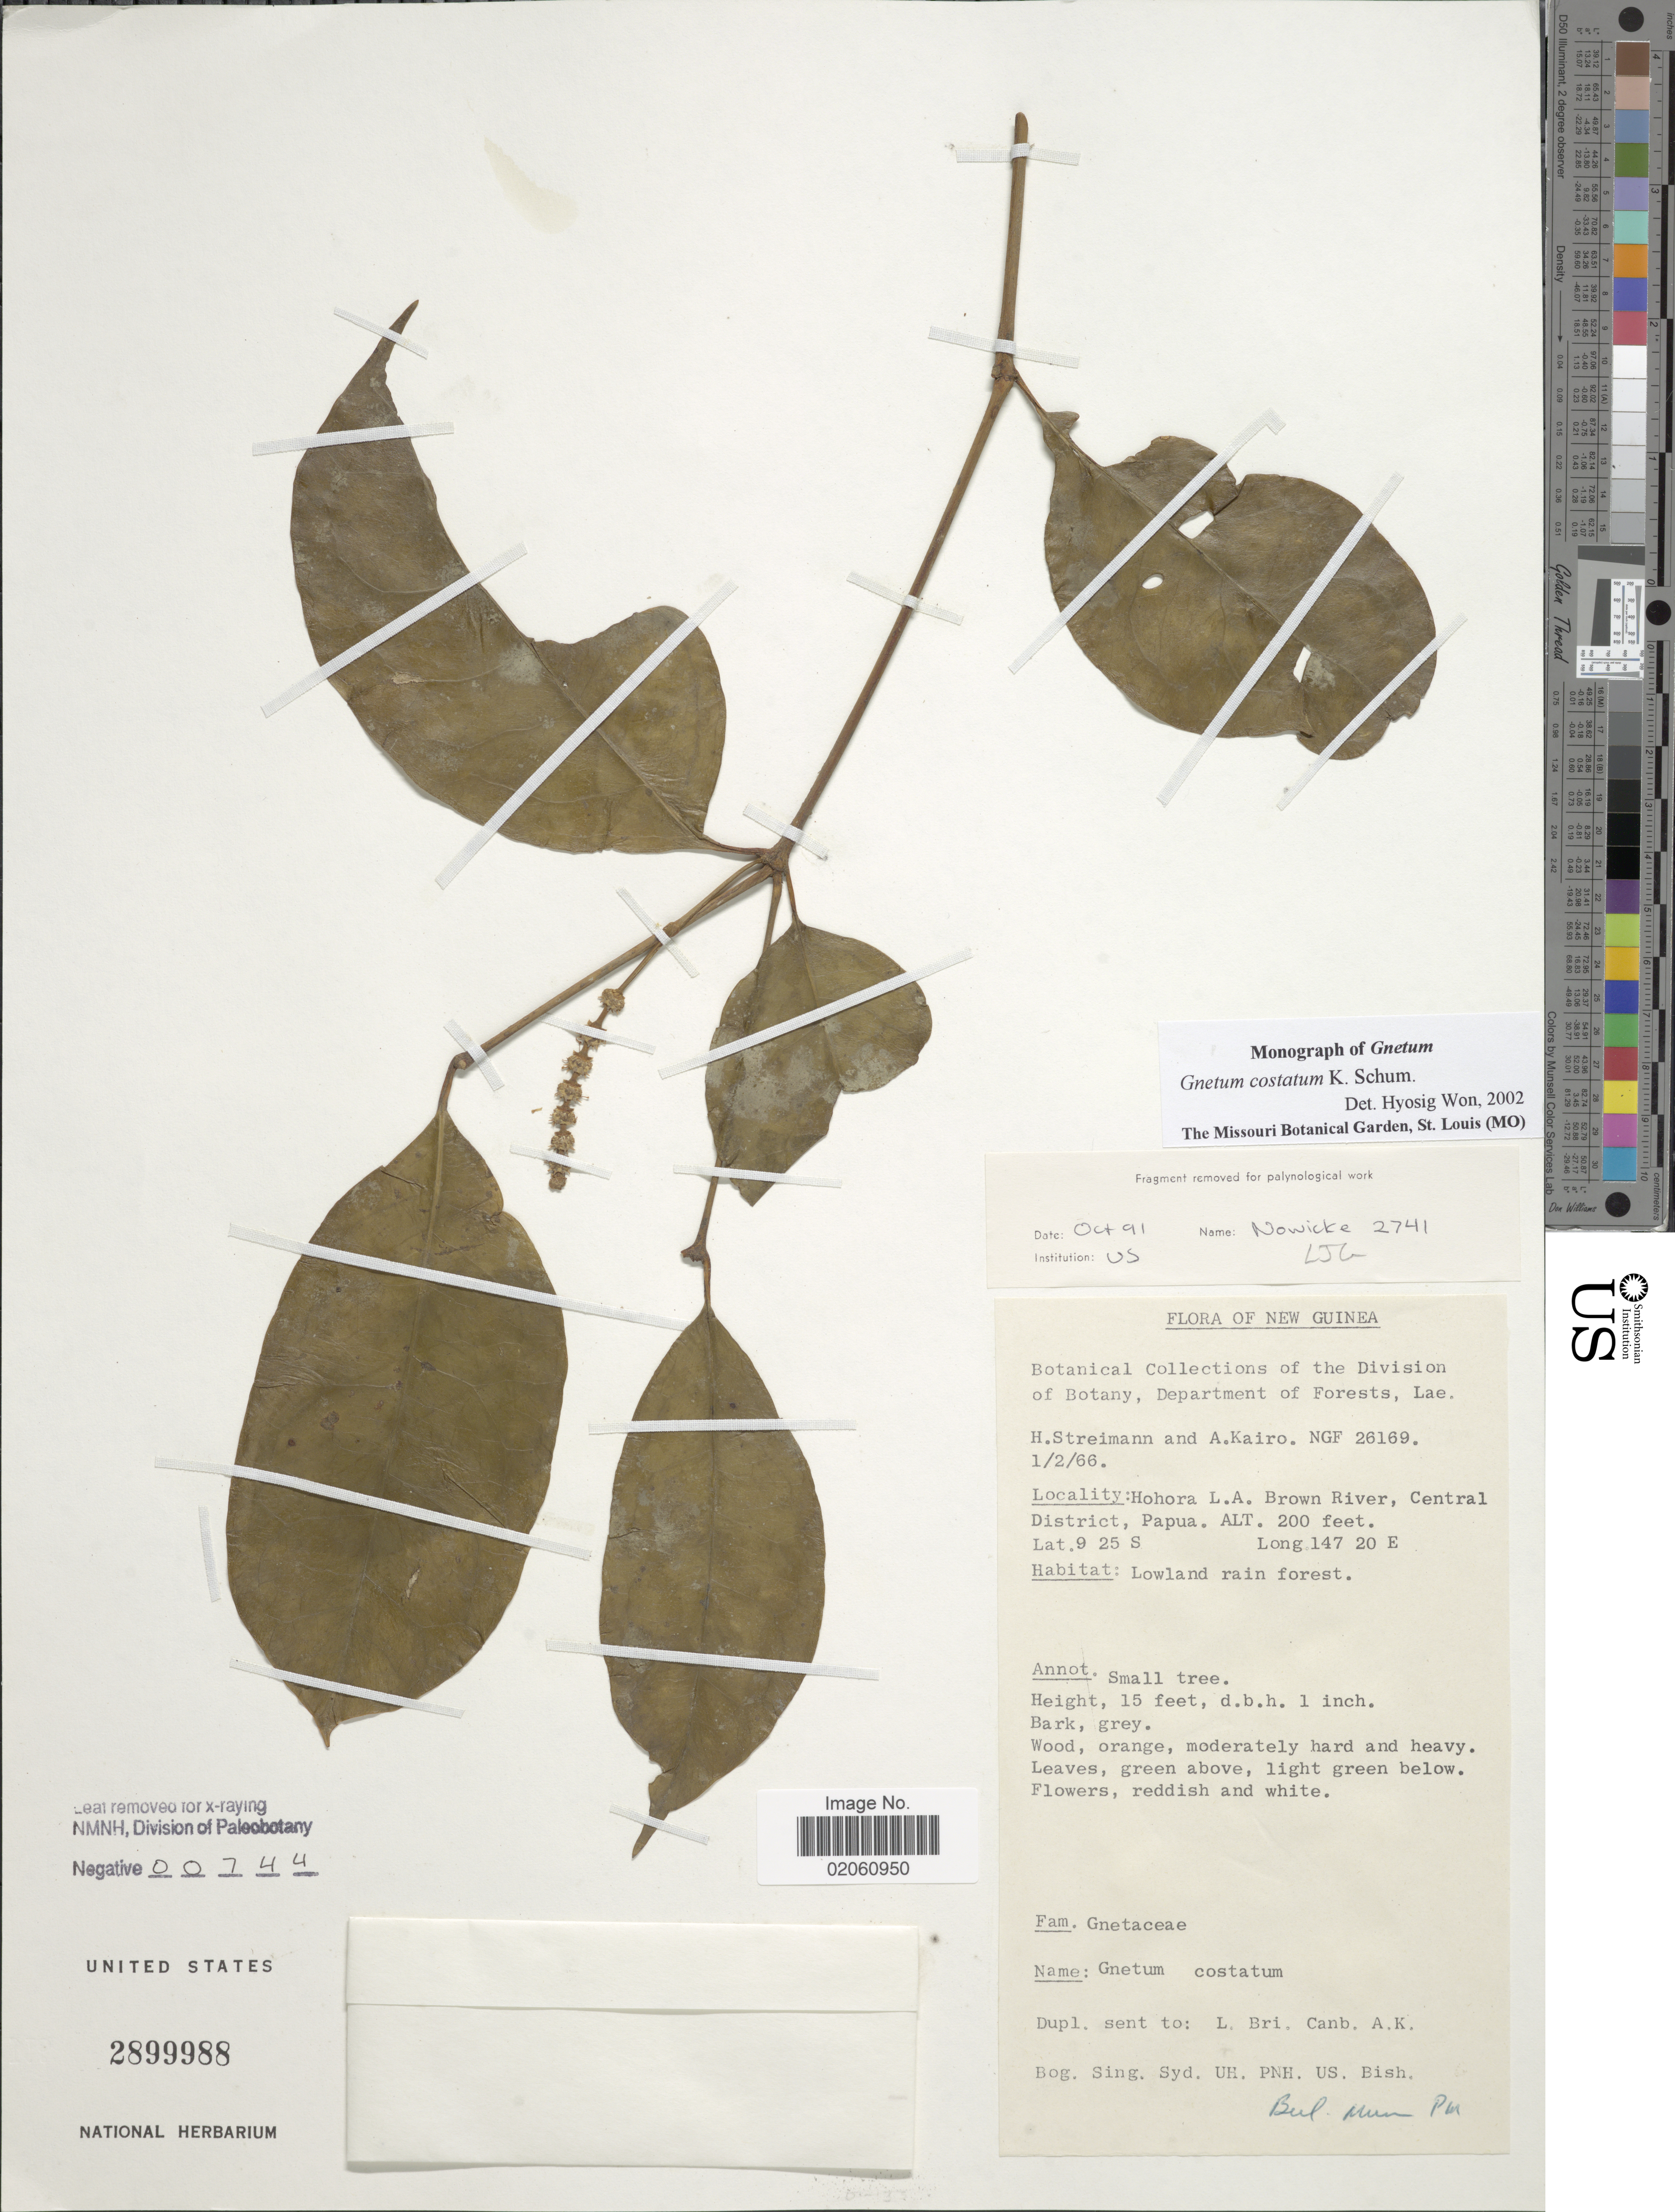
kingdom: Plantae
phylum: Tracheophyta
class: Gnetopsida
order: Gnetales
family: Gnetaceae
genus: Gnetum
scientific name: Gnetum costatum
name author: K. Schum.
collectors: H. Streimann & A. Kairo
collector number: NGF 26169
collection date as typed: Transcribed d/m/y: 1/2/66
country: Papua New Guinea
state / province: Central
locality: New Guinea, Hohora L.A. Brown River, Central District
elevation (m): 61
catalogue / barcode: US 2899988